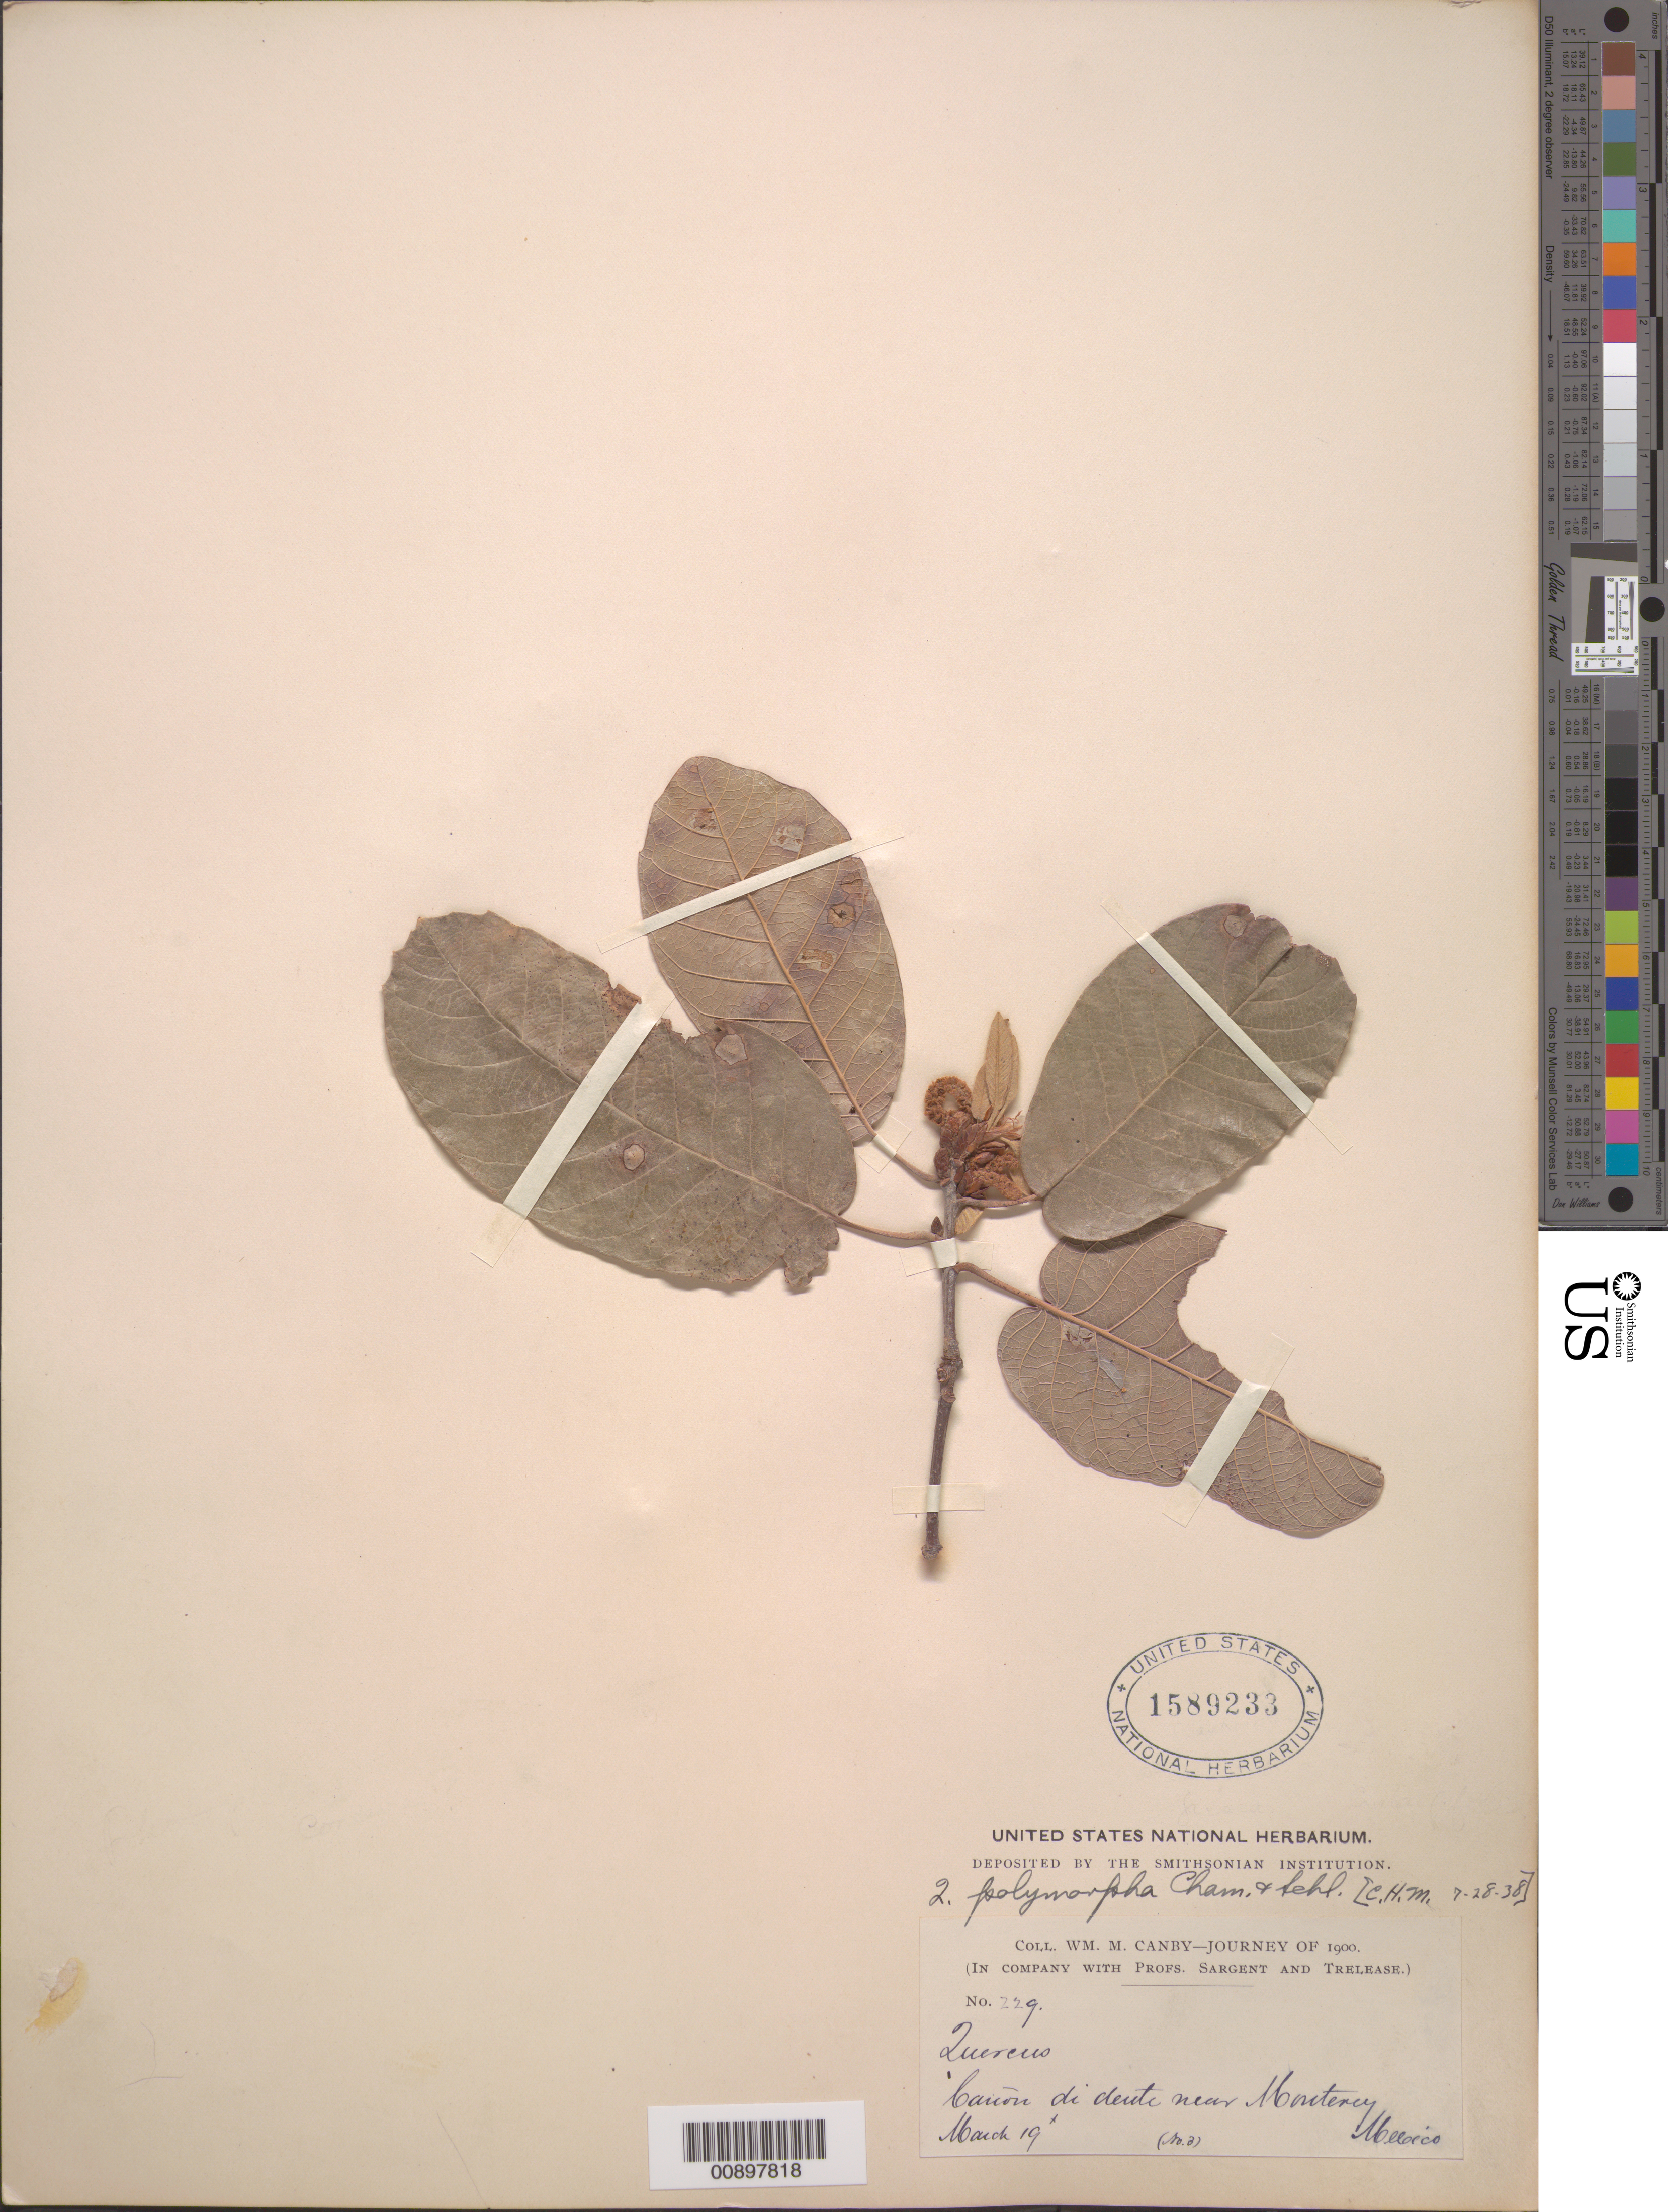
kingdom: Plantae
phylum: Tracheophyta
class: Magnoliopsida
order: Fagales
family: Fagaceae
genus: Quercus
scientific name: Quercus polymorpha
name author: Schltdl. & Cham.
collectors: W. M. Canby, -- Sargent & -- Trelease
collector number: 229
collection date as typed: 19 Mar 1900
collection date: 1900-03-19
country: Mexico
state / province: Nuevo León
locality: Cañon di dente near Monterrey.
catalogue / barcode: US 1589233